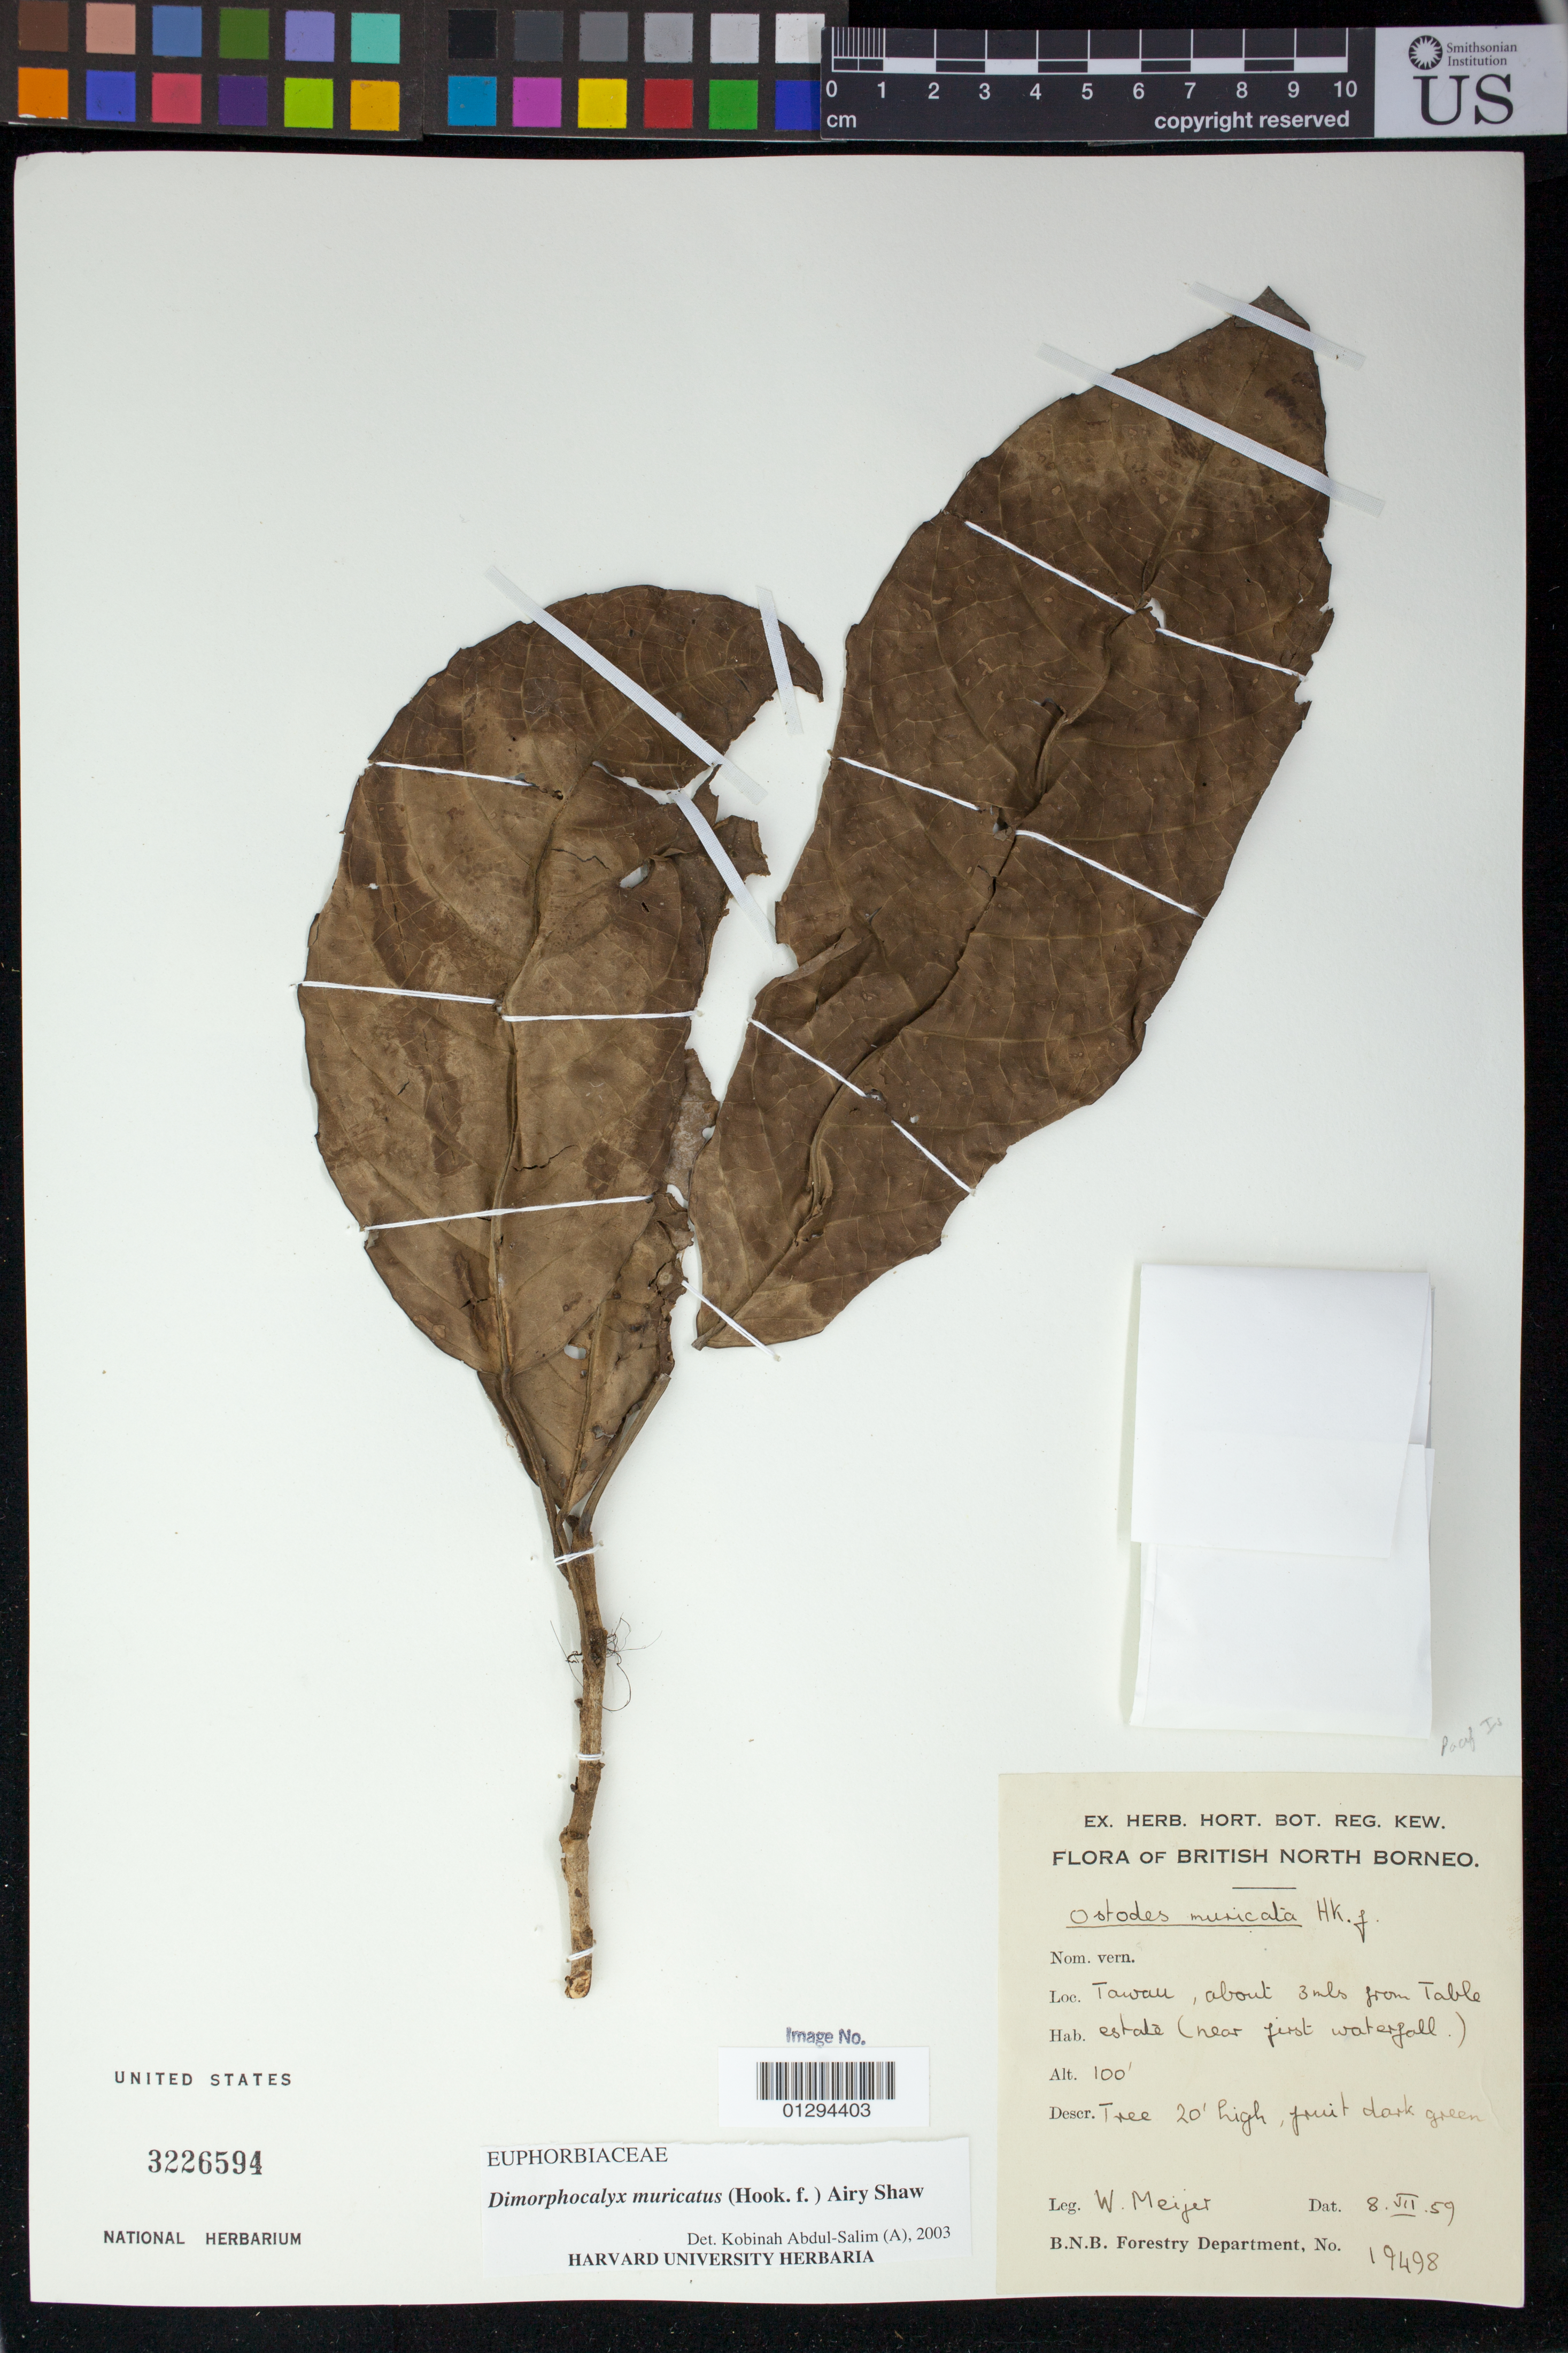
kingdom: Plantae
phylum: Tracheophyta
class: Magnoliopsida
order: Malpighiales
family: Euphorbiaceae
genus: Dimorphocalyx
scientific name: Dimorphocalyx muricatus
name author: (Hook. f.) Airy Shaw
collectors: W. Meijer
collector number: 19498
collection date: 1959-07-08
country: Malaysia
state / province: Sabah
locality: Tawau, about 3 mls from Table estate (near first waterfall.)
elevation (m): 30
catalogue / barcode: US 3226594